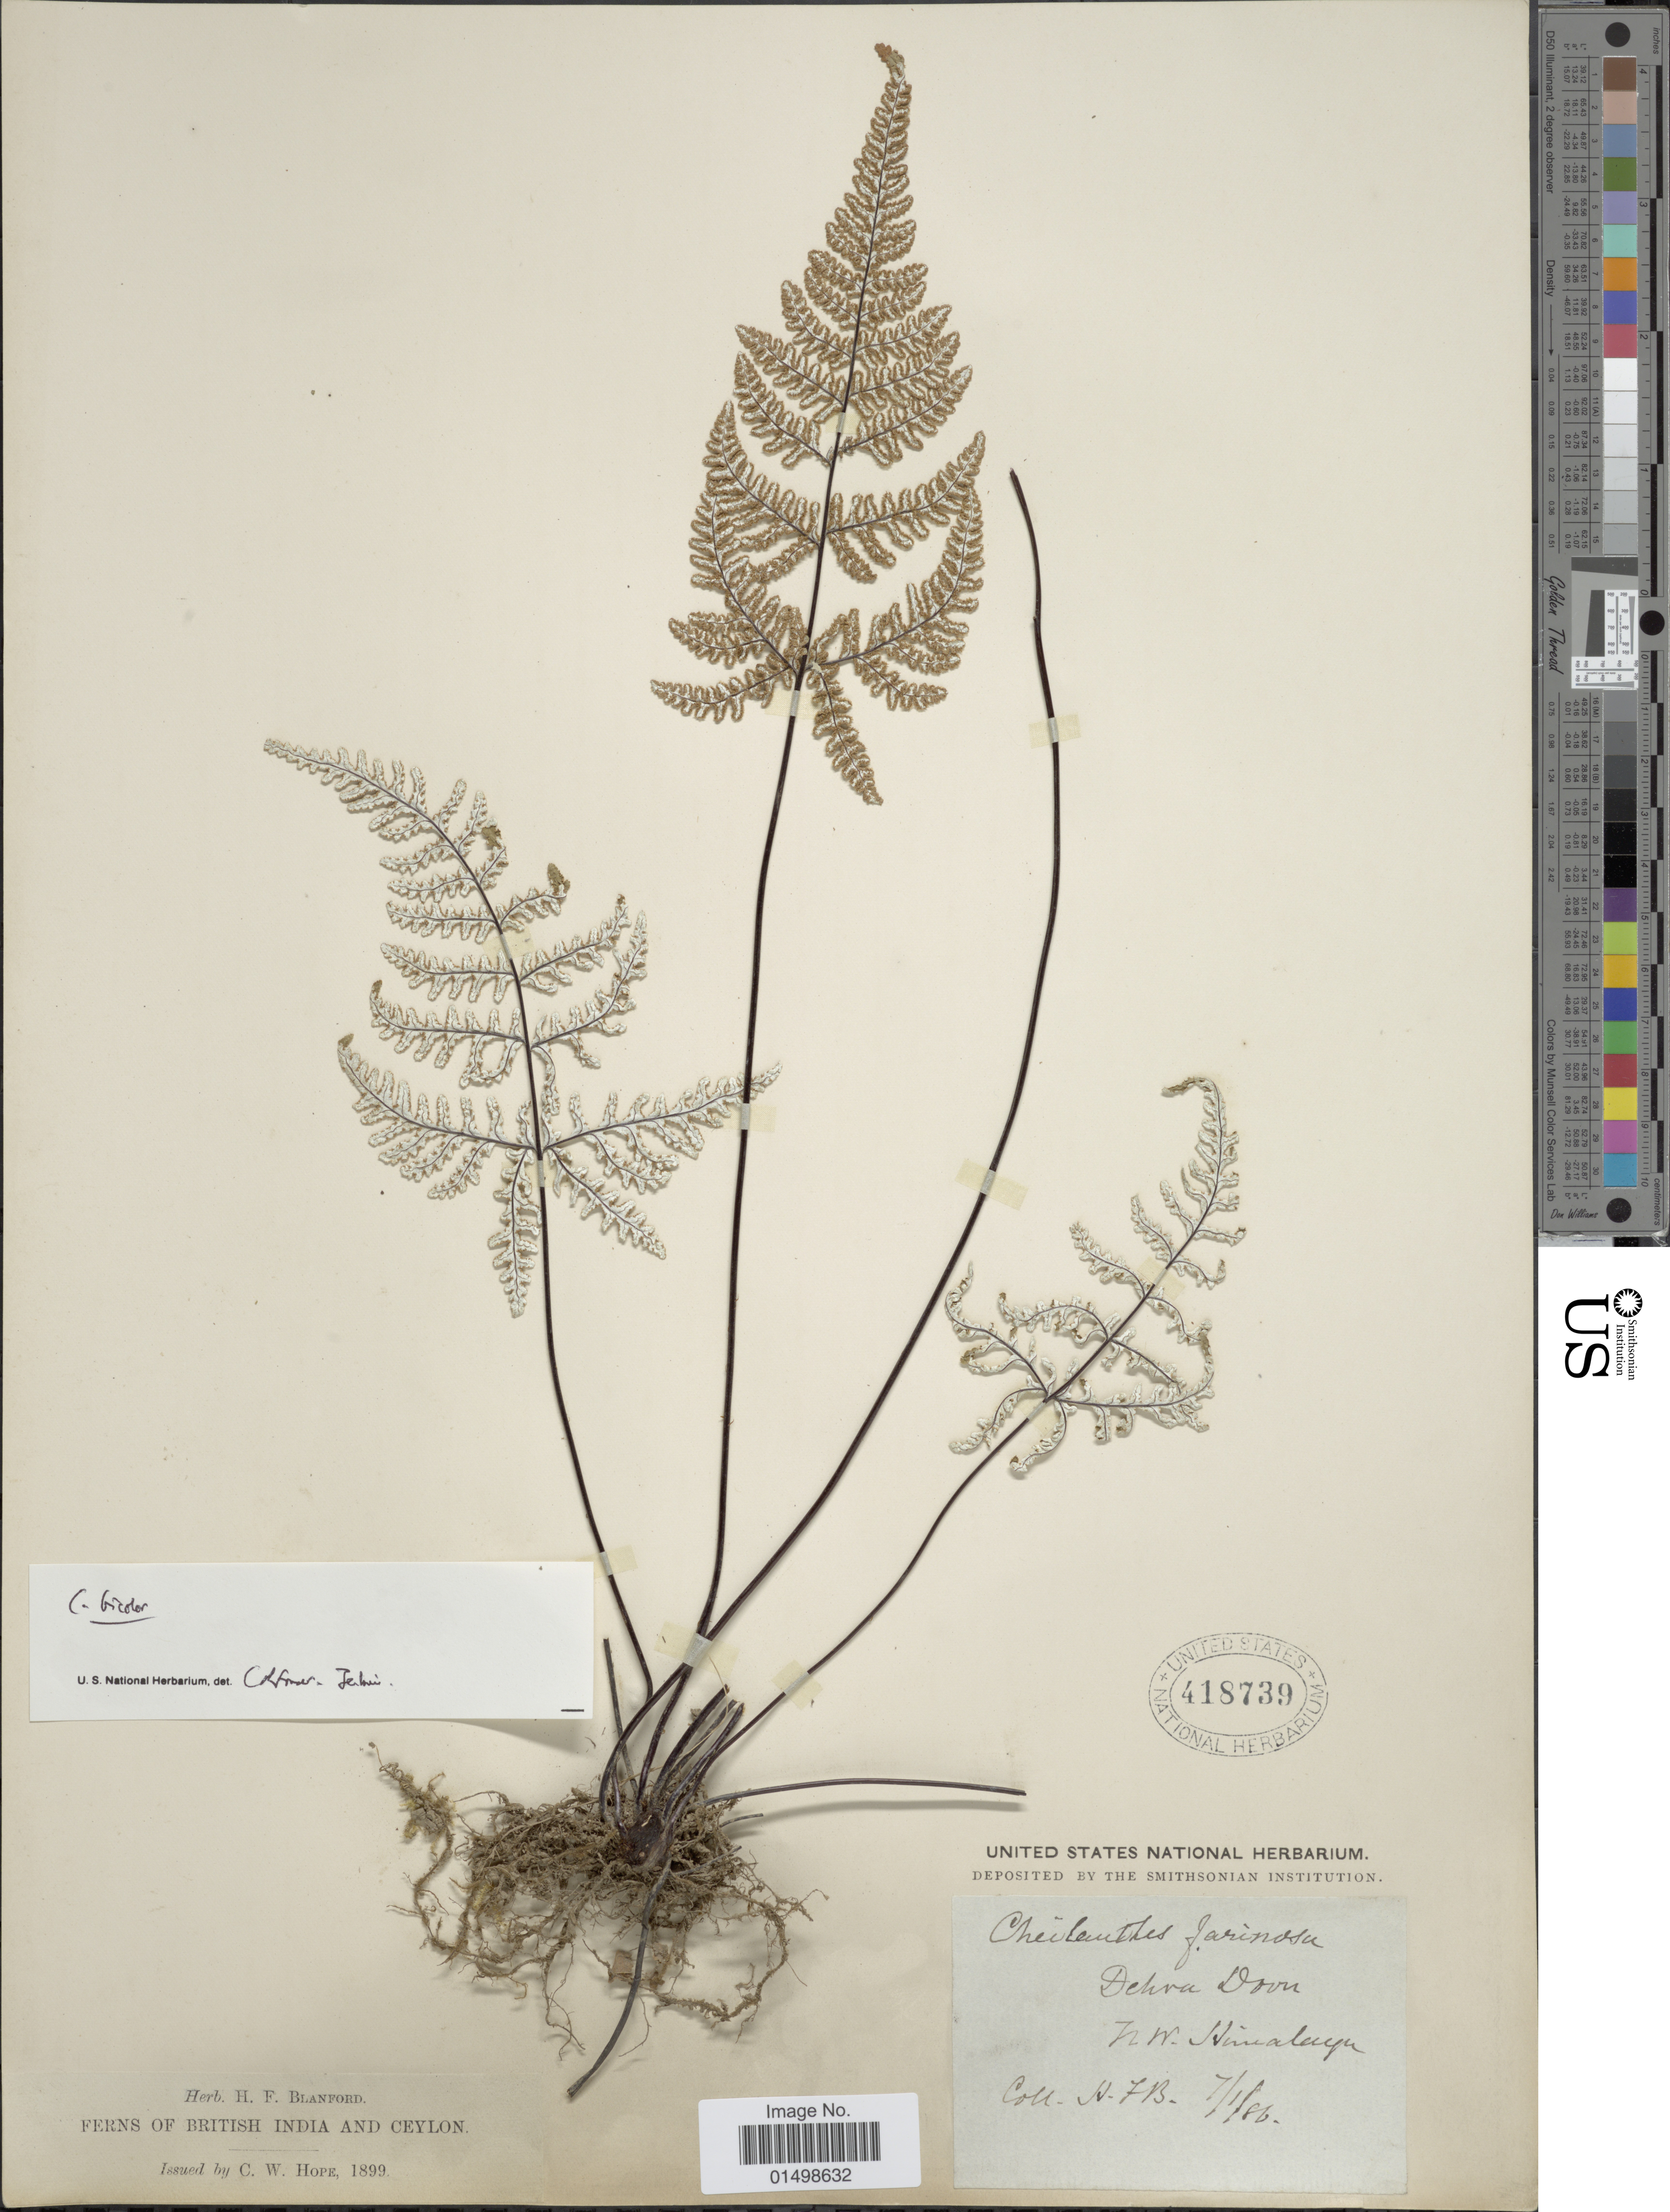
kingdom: Plantae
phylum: Tracheophyta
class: Polypodiopsida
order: Polypodiales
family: Pteridaceae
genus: Aleuritopteris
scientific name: Aleuritopteris subrufa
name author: (Baker) Ching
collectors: H. Blanford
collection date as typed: Transcribed d/m/y: 7/1/86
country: India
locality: British India and Ceylon, Dehra Doon, N.W. Himalaya.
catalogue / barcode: US 418739